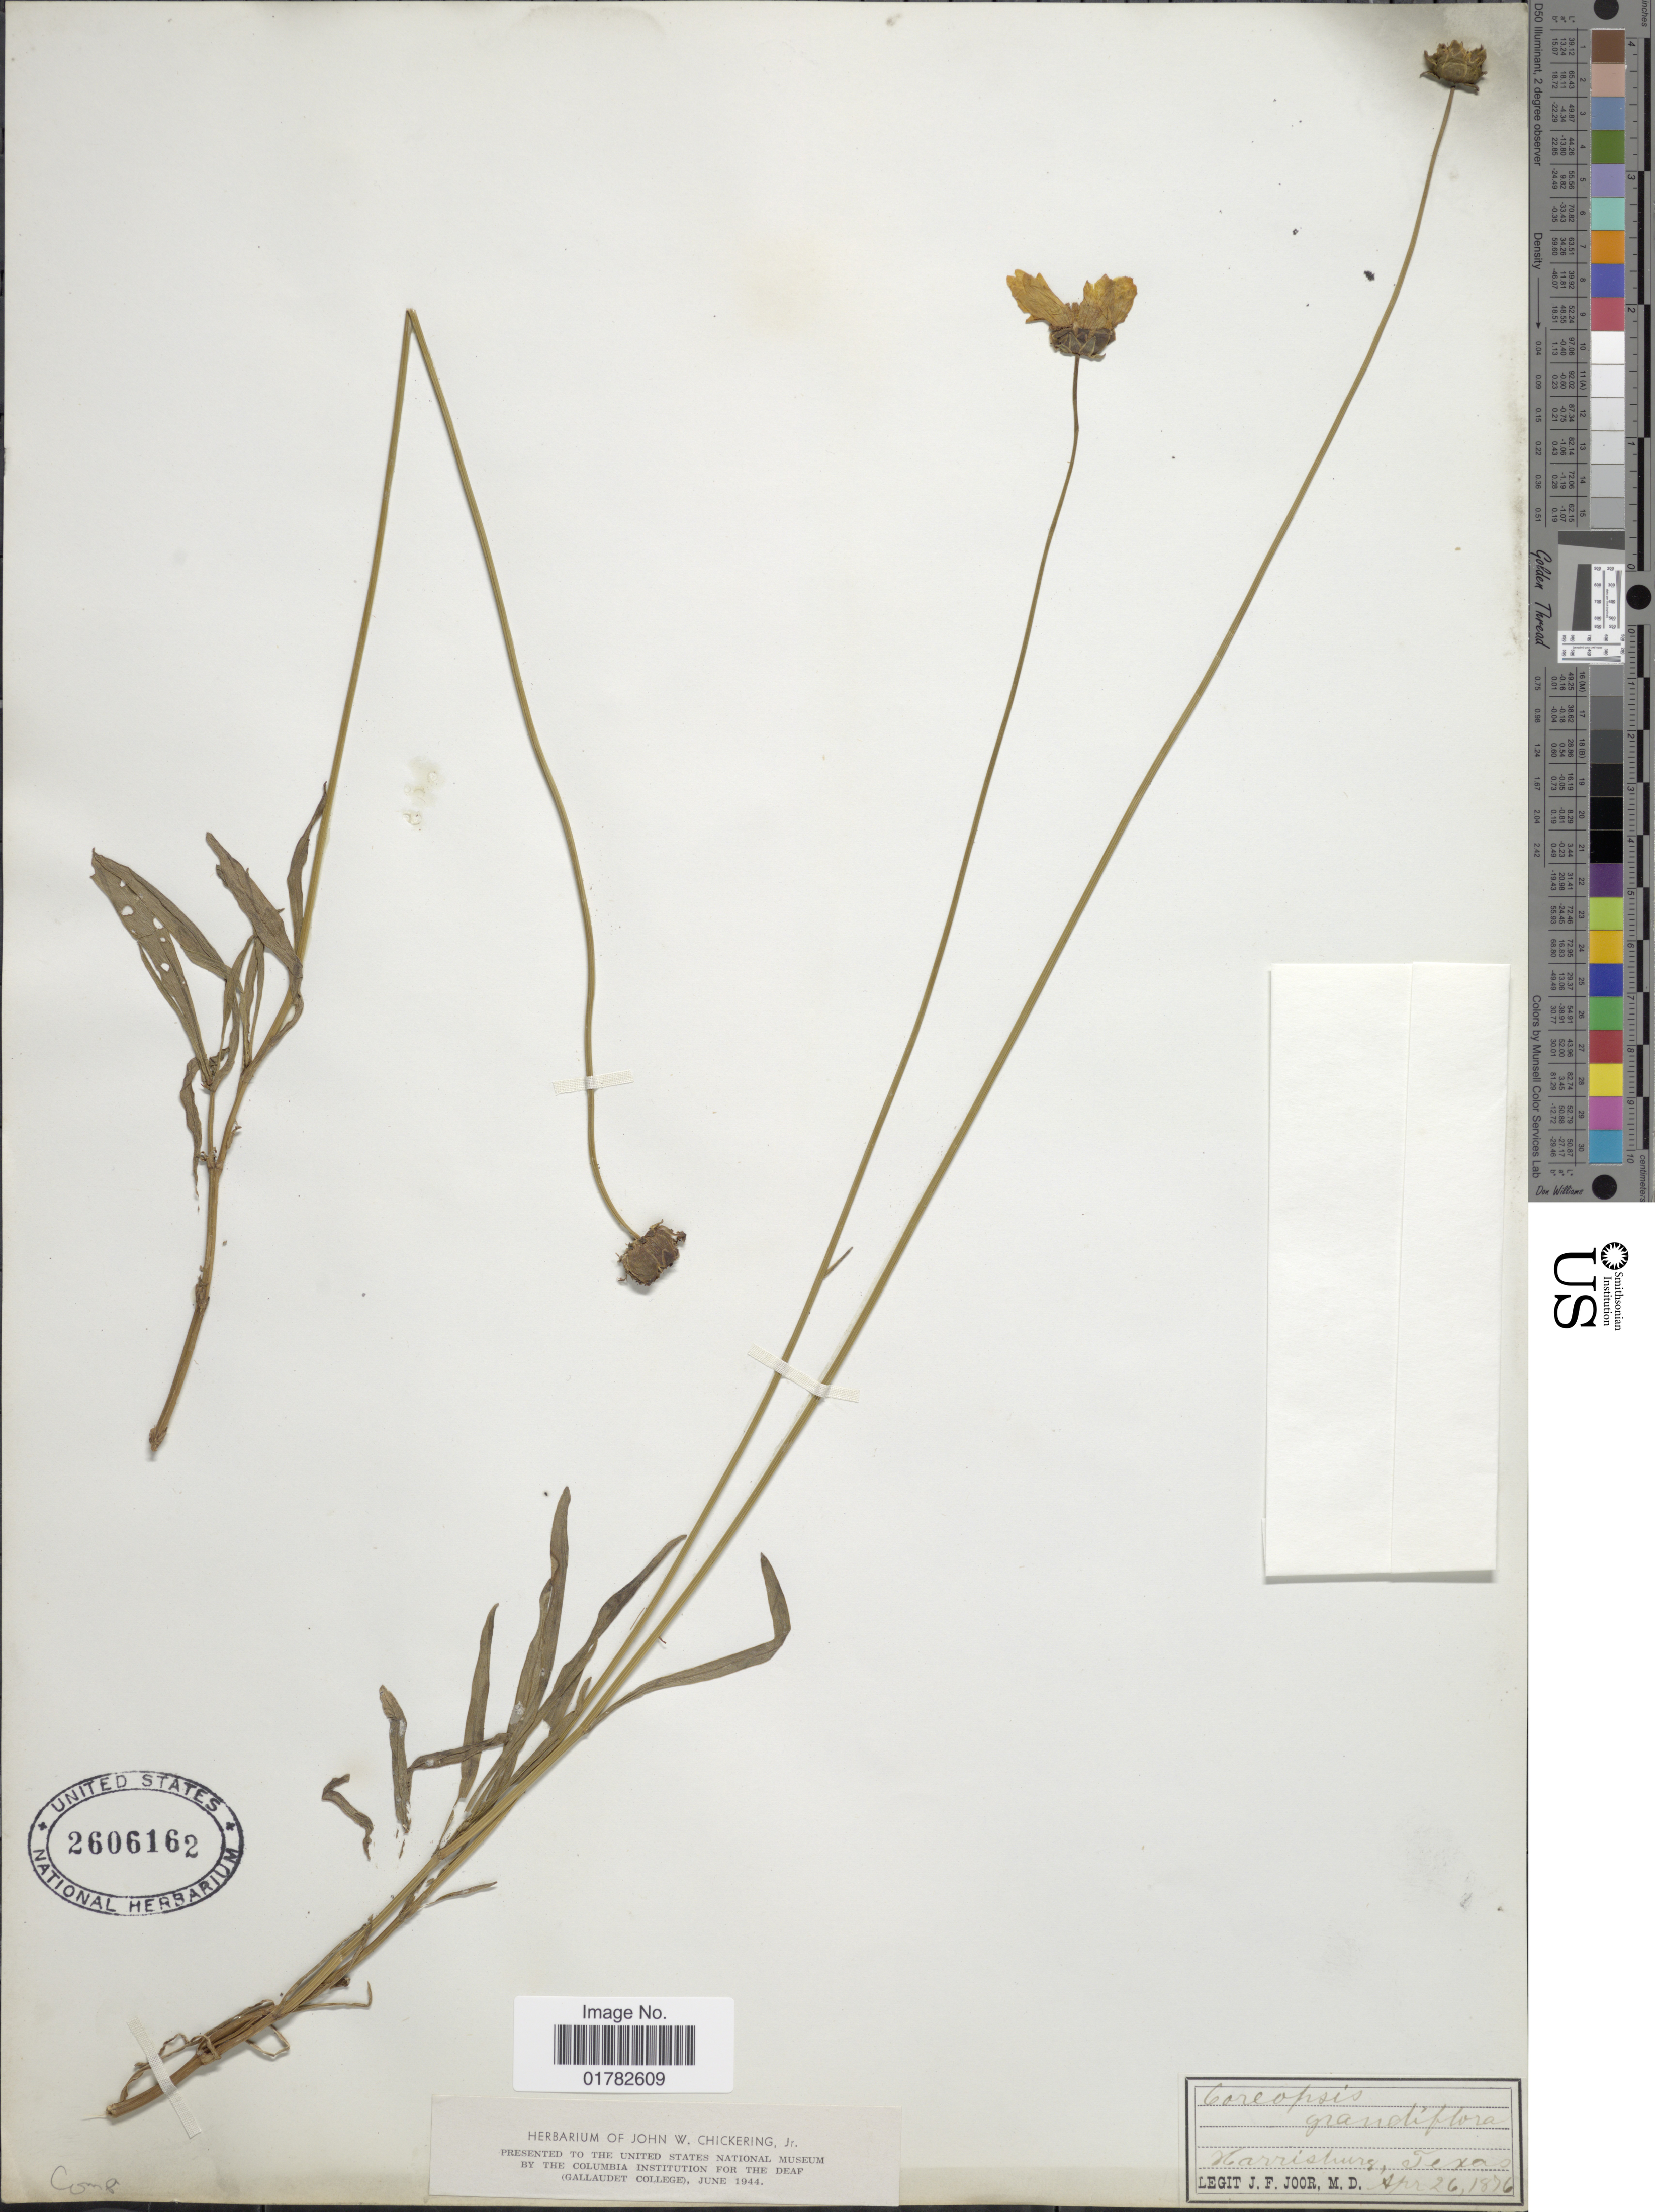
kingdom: Plantae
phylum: Tracheophyta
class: Magnoliopsida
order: Asterales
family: Asteraceae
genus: Coreopsis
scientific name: Coreopsis grandiflora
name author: Nutt.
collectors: J. F. Joor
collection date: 1876-04-26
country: United States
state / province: Texas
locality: Harrisburg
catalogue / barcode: US 2606162